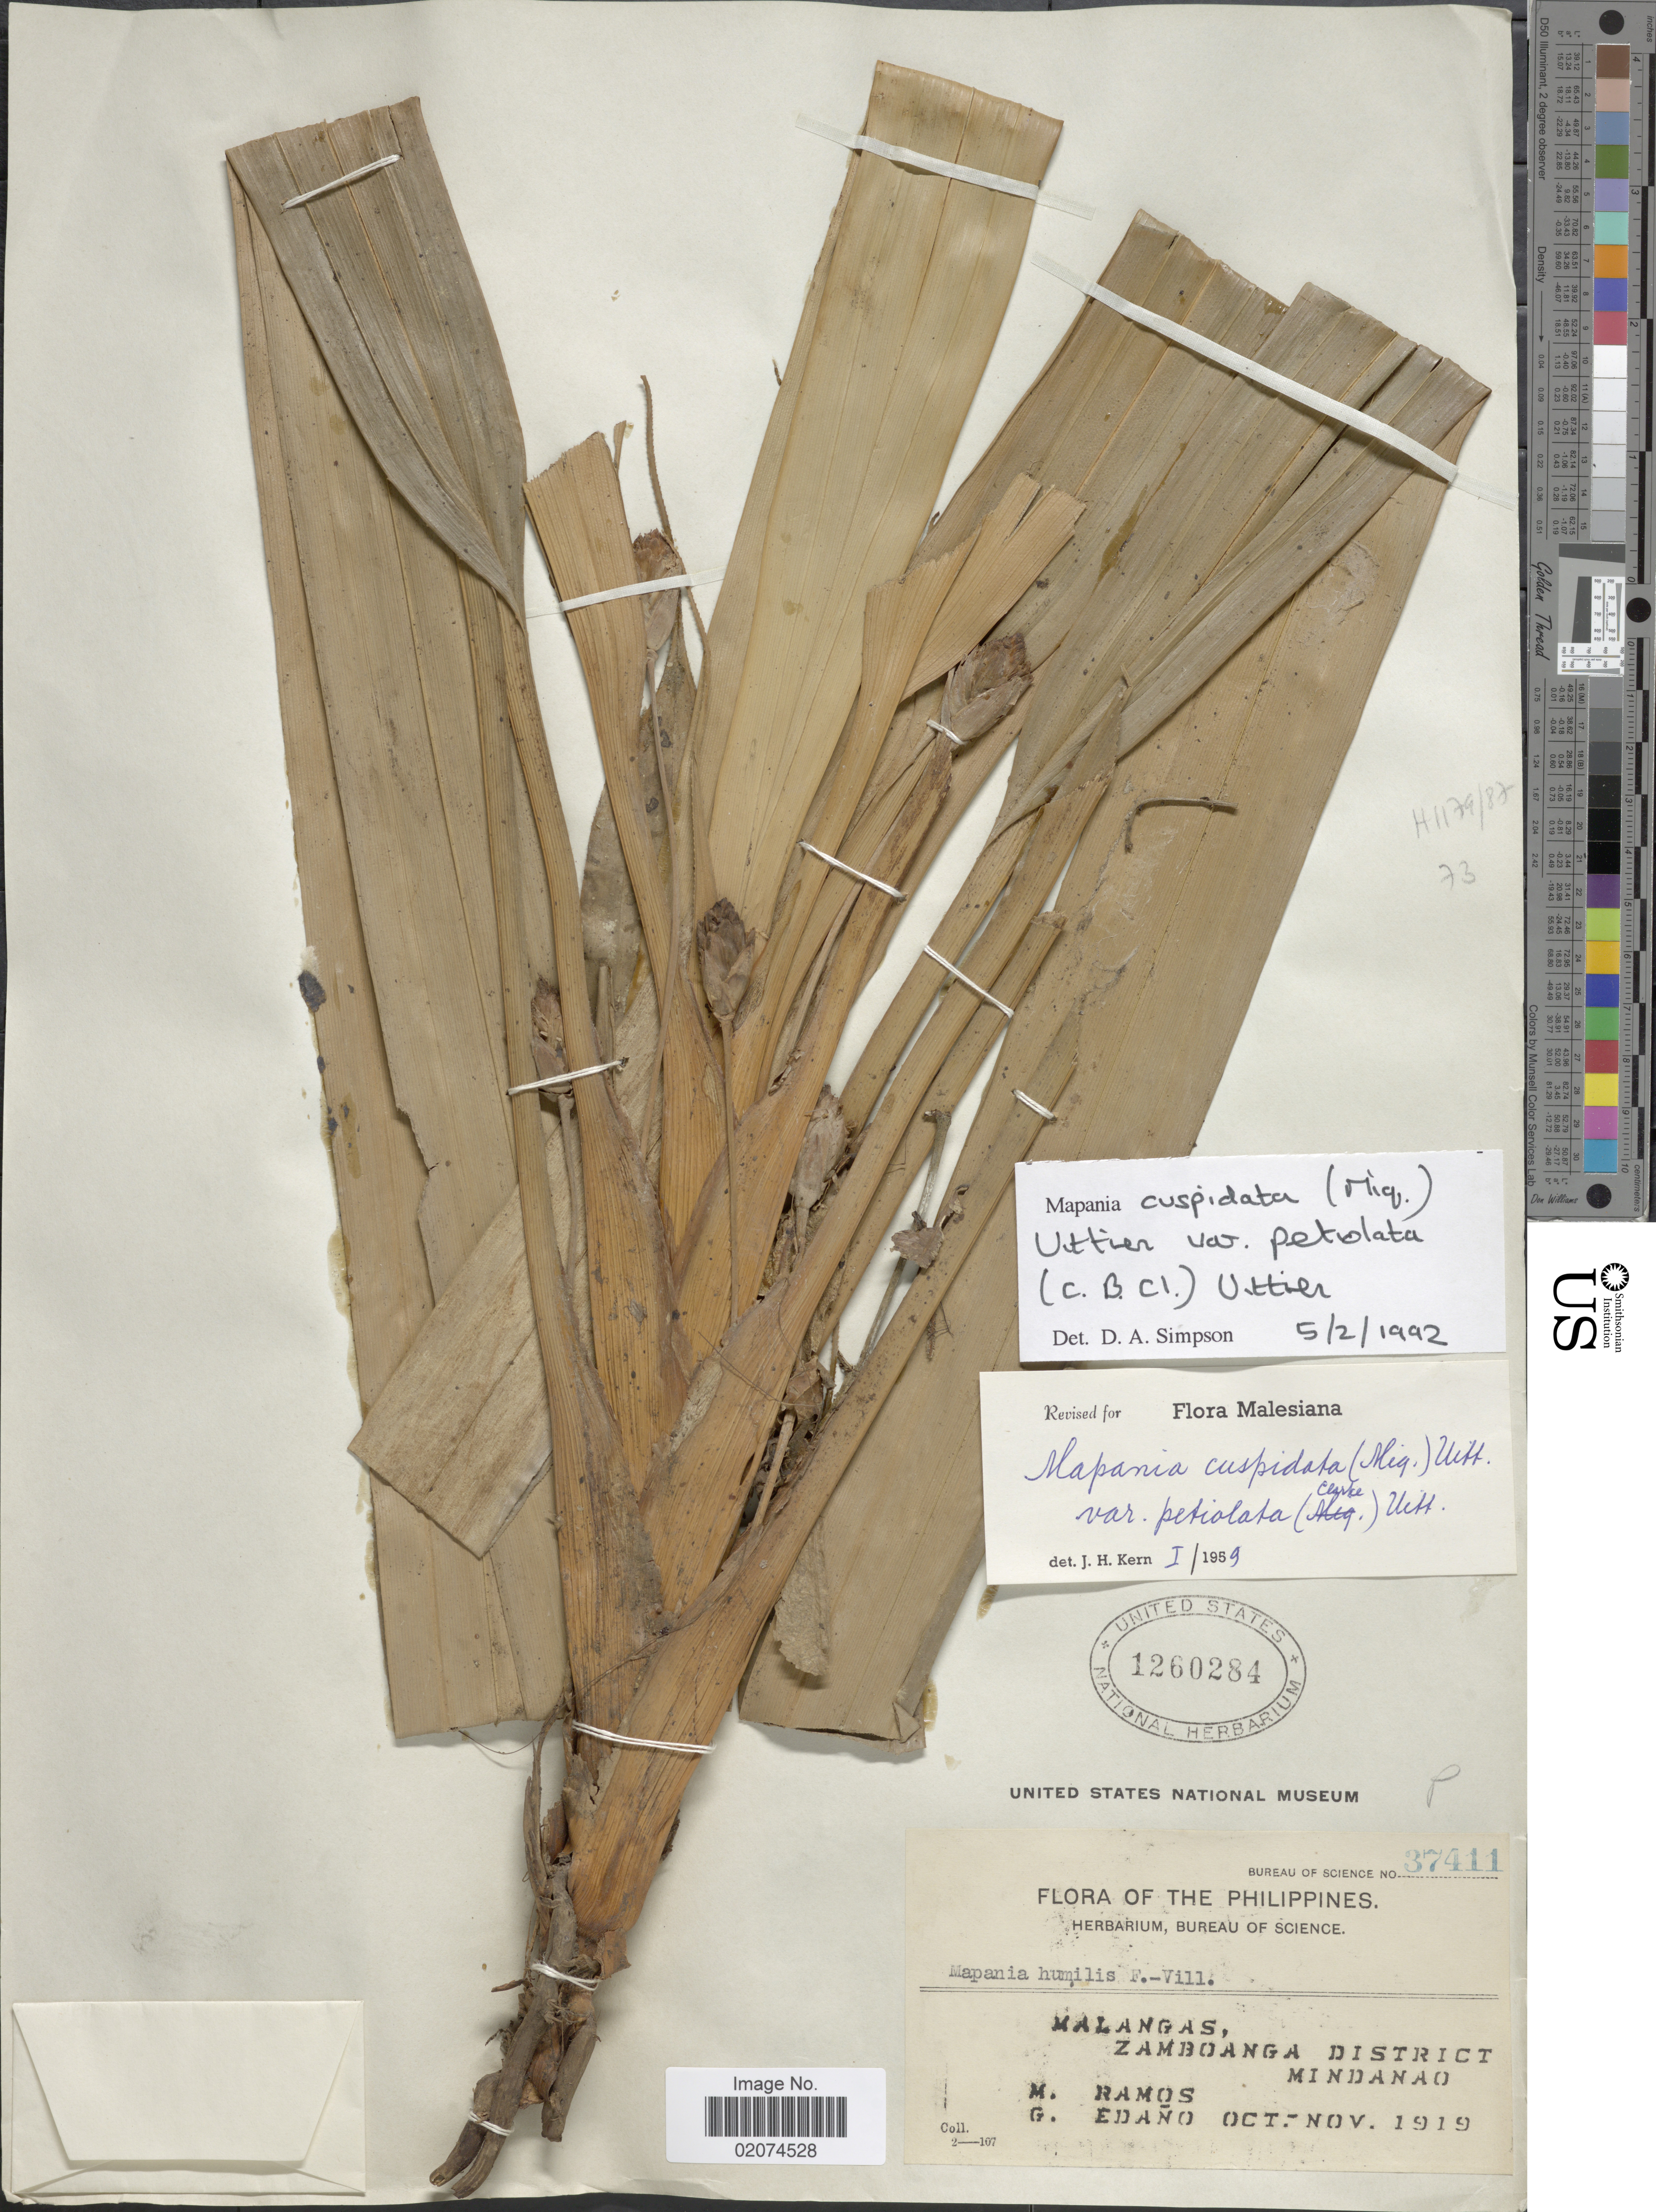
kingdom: Plantae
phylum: Tracheophyta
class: Liliopsida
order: Poales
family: Cyperaceae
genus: Mapania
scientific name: Mapania cuspidata var. petiolata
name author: (C.B. Clarke) Uittien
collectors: M. Ramos & G. Edaño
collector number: Bureau of Science 37411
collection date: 1919-10/1919-11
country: Philippines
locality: Malangas, Zamboanga District, Mindanao.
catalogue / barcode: US 1260284